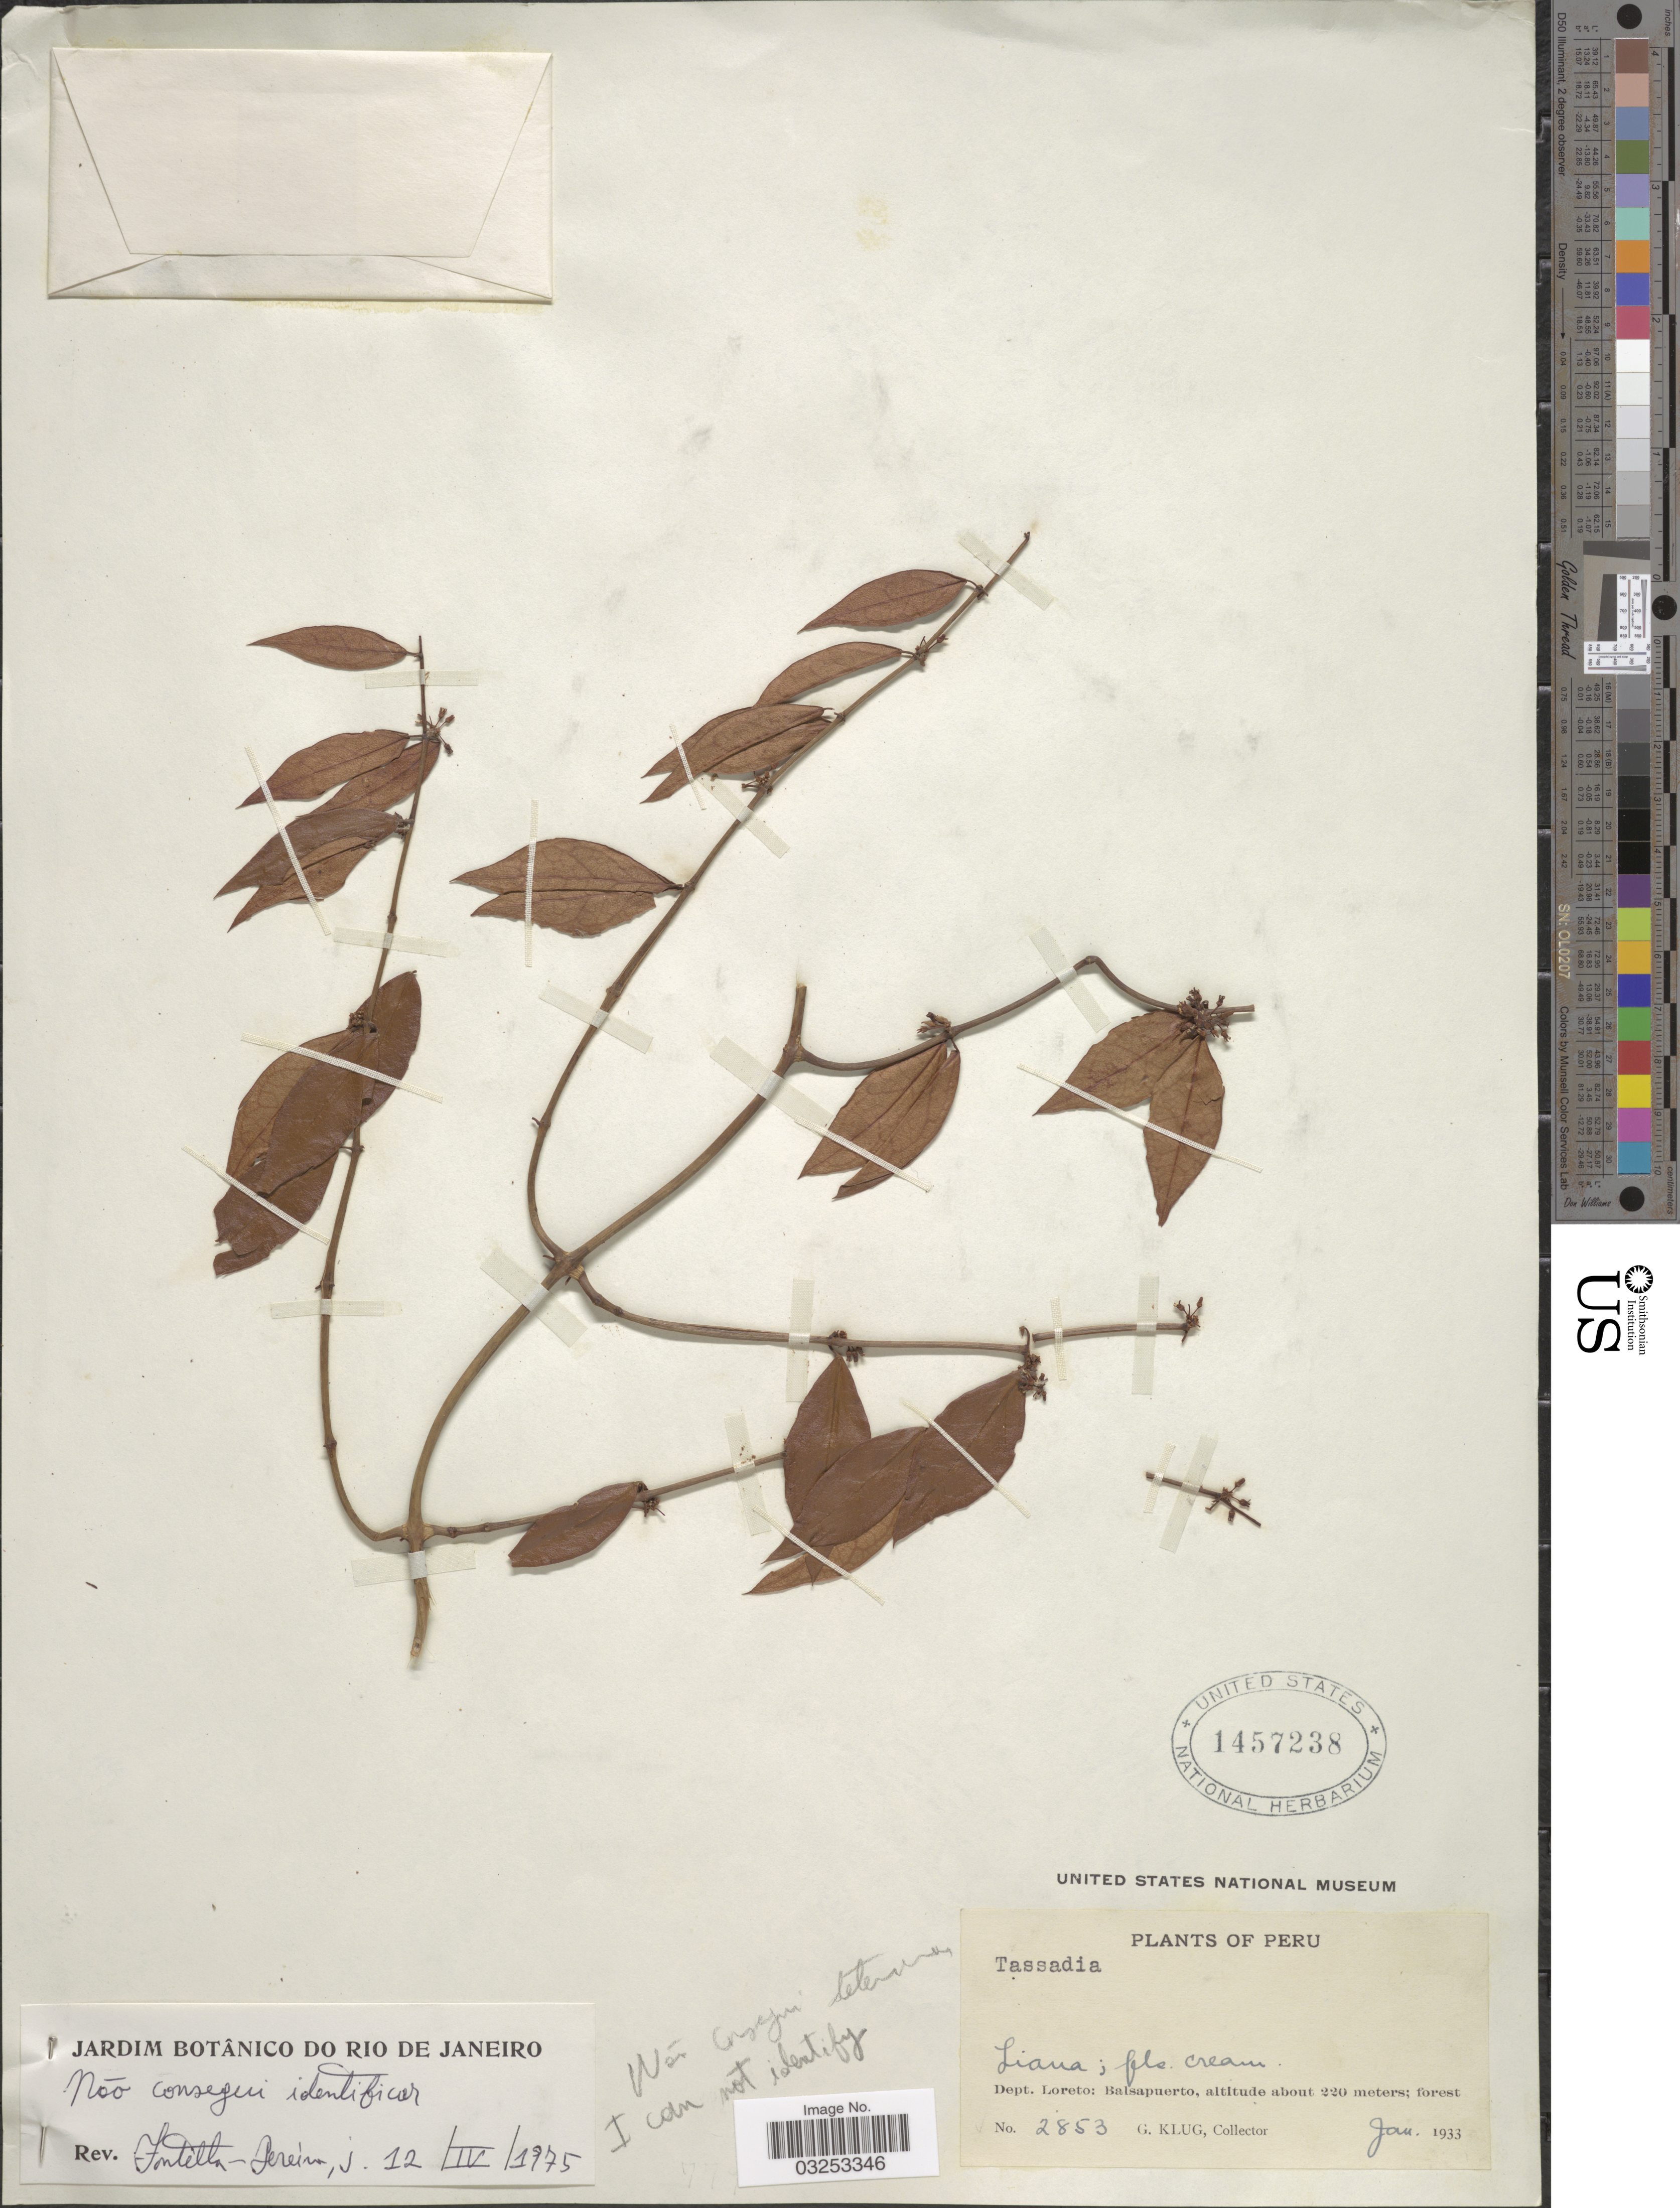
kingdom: Plantae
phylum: Tracheophyta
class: Magnoliopsida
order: Gentianales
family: Apocynaceae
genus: Tassadia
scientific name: Tassadia sp.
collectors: G. Klug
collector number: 2853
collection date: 1933-01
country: Peru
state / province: Loreto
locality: Dept. Loreto: Balsapuerto.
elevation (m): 220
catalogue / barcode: US 1457238